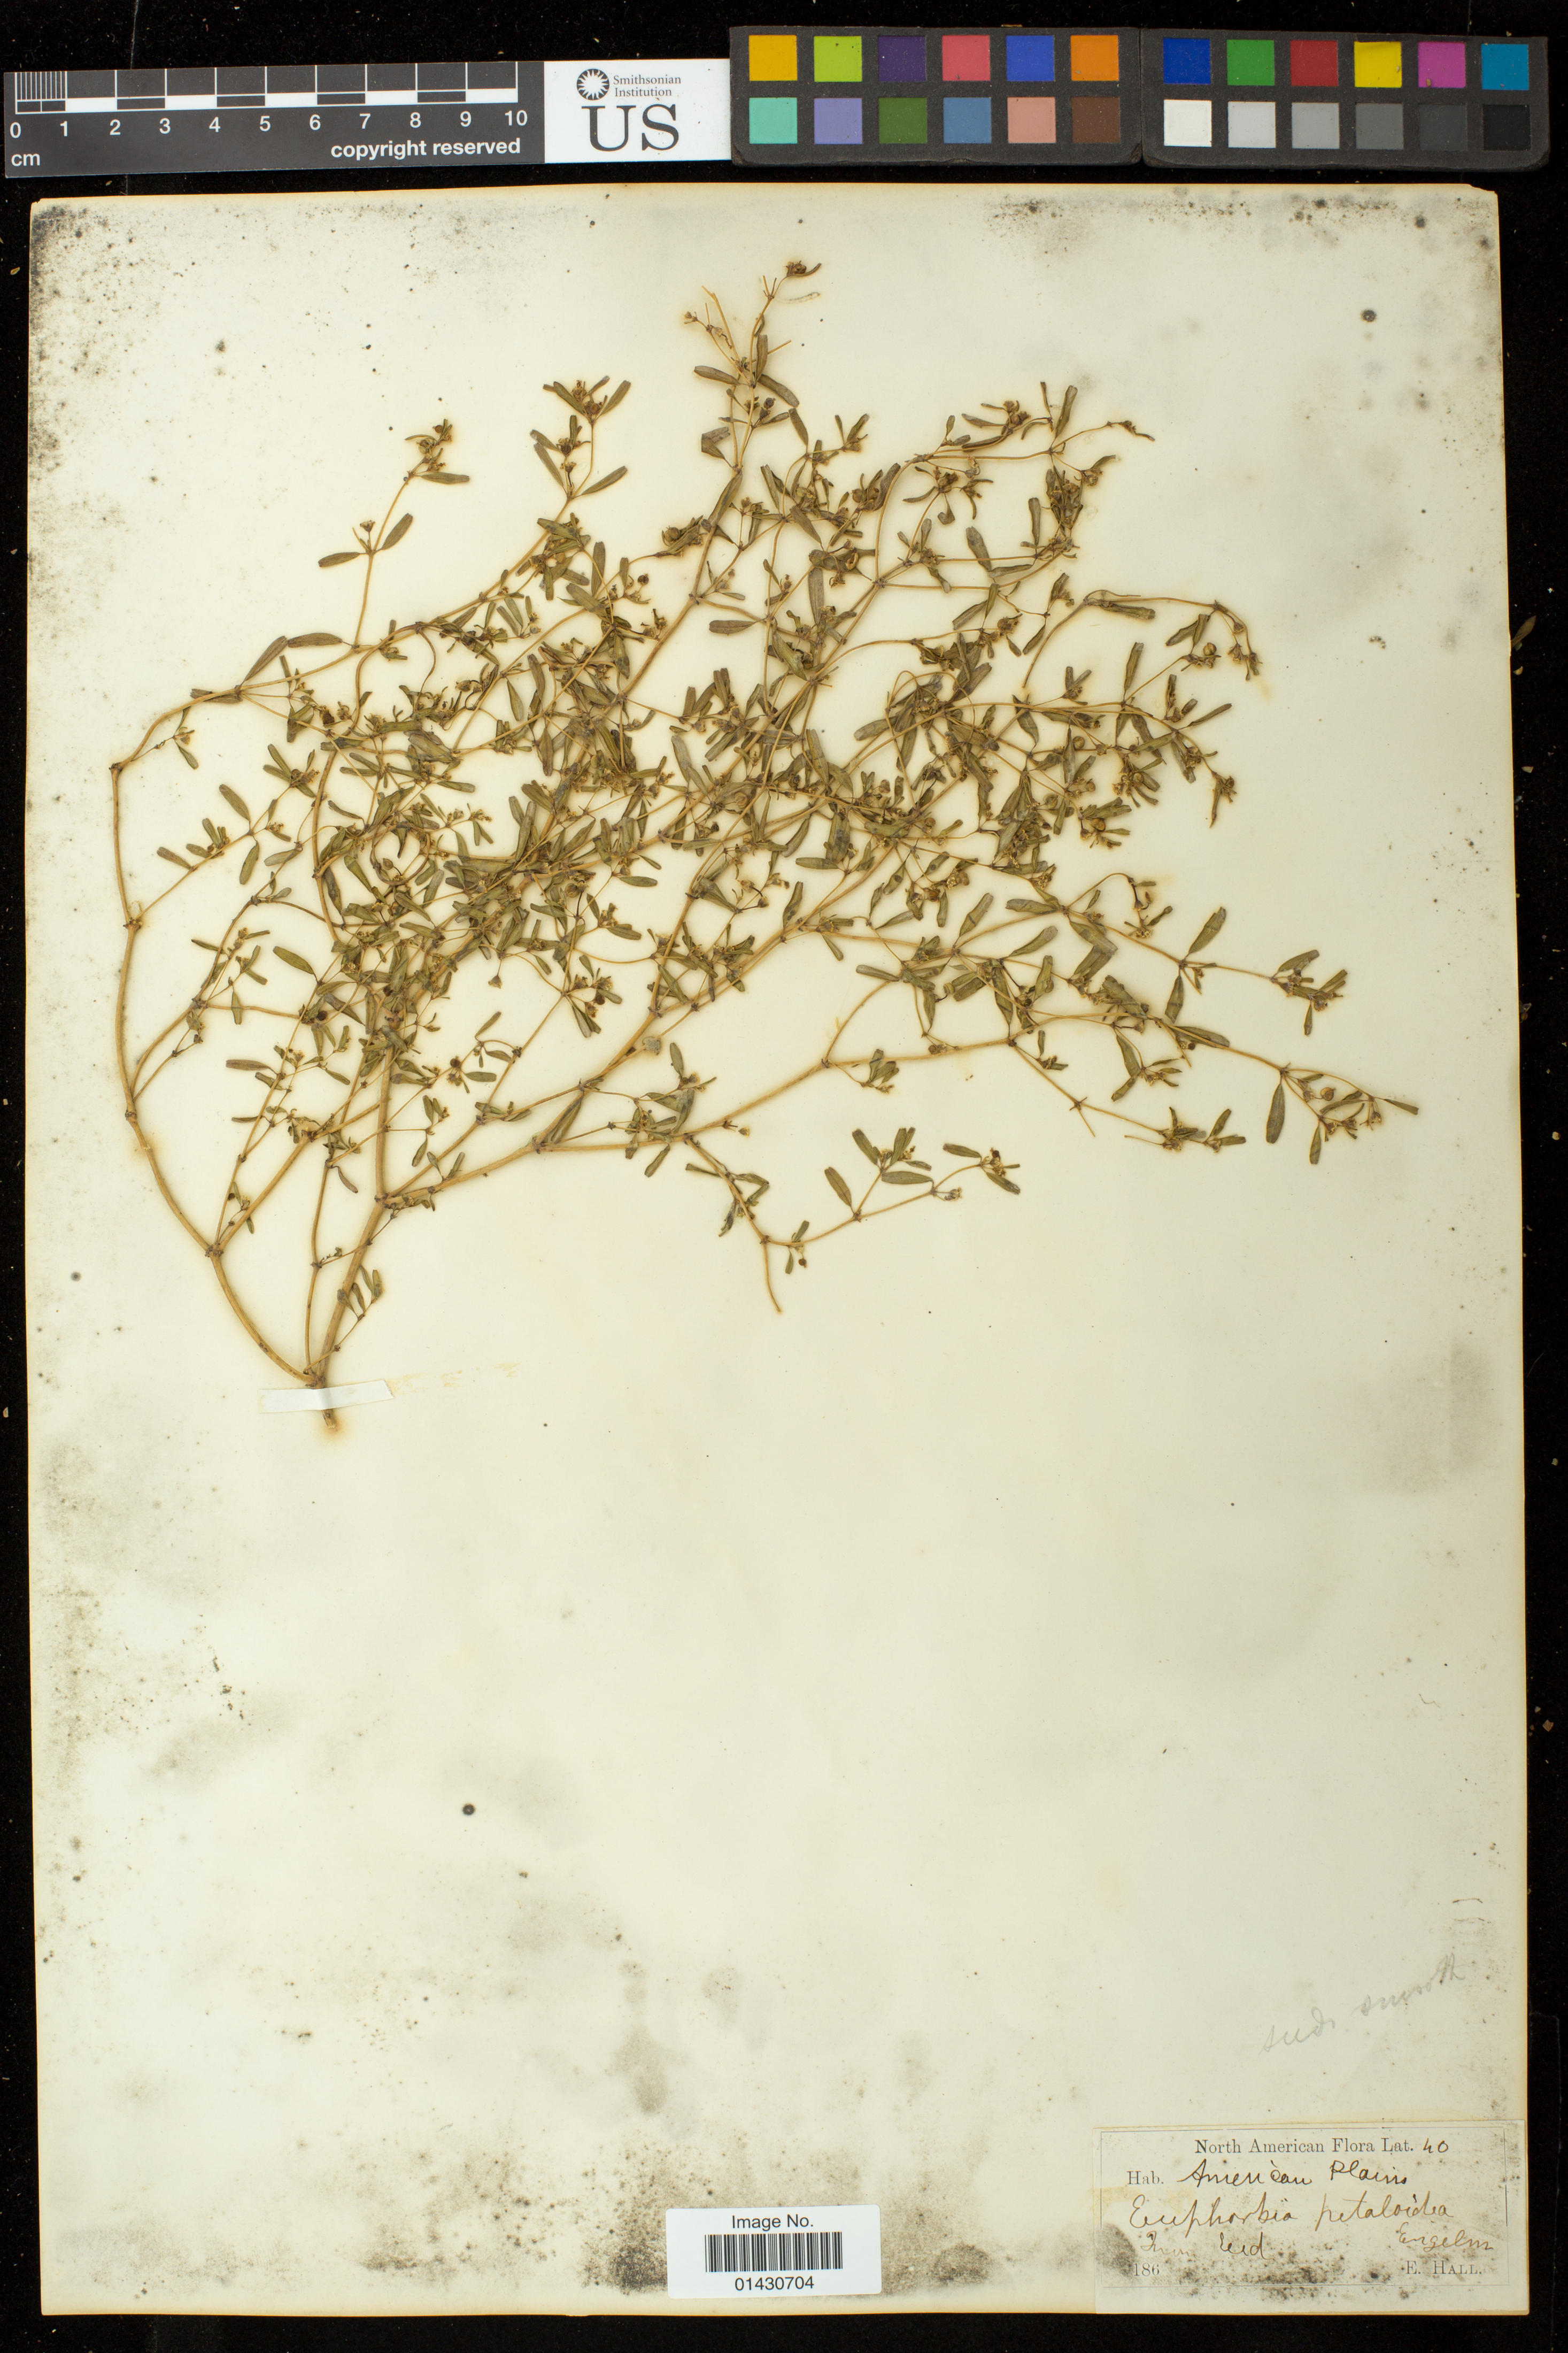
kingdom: Plantae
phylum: Tracheophyta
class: Magnoliopsida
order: Malpighiales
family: Euphorbiaceae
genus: Euphorbia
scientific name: Euphorbia missurica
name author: Raf.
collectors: E. Hall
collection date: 1862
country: United States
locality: American Plains, Latitude 40